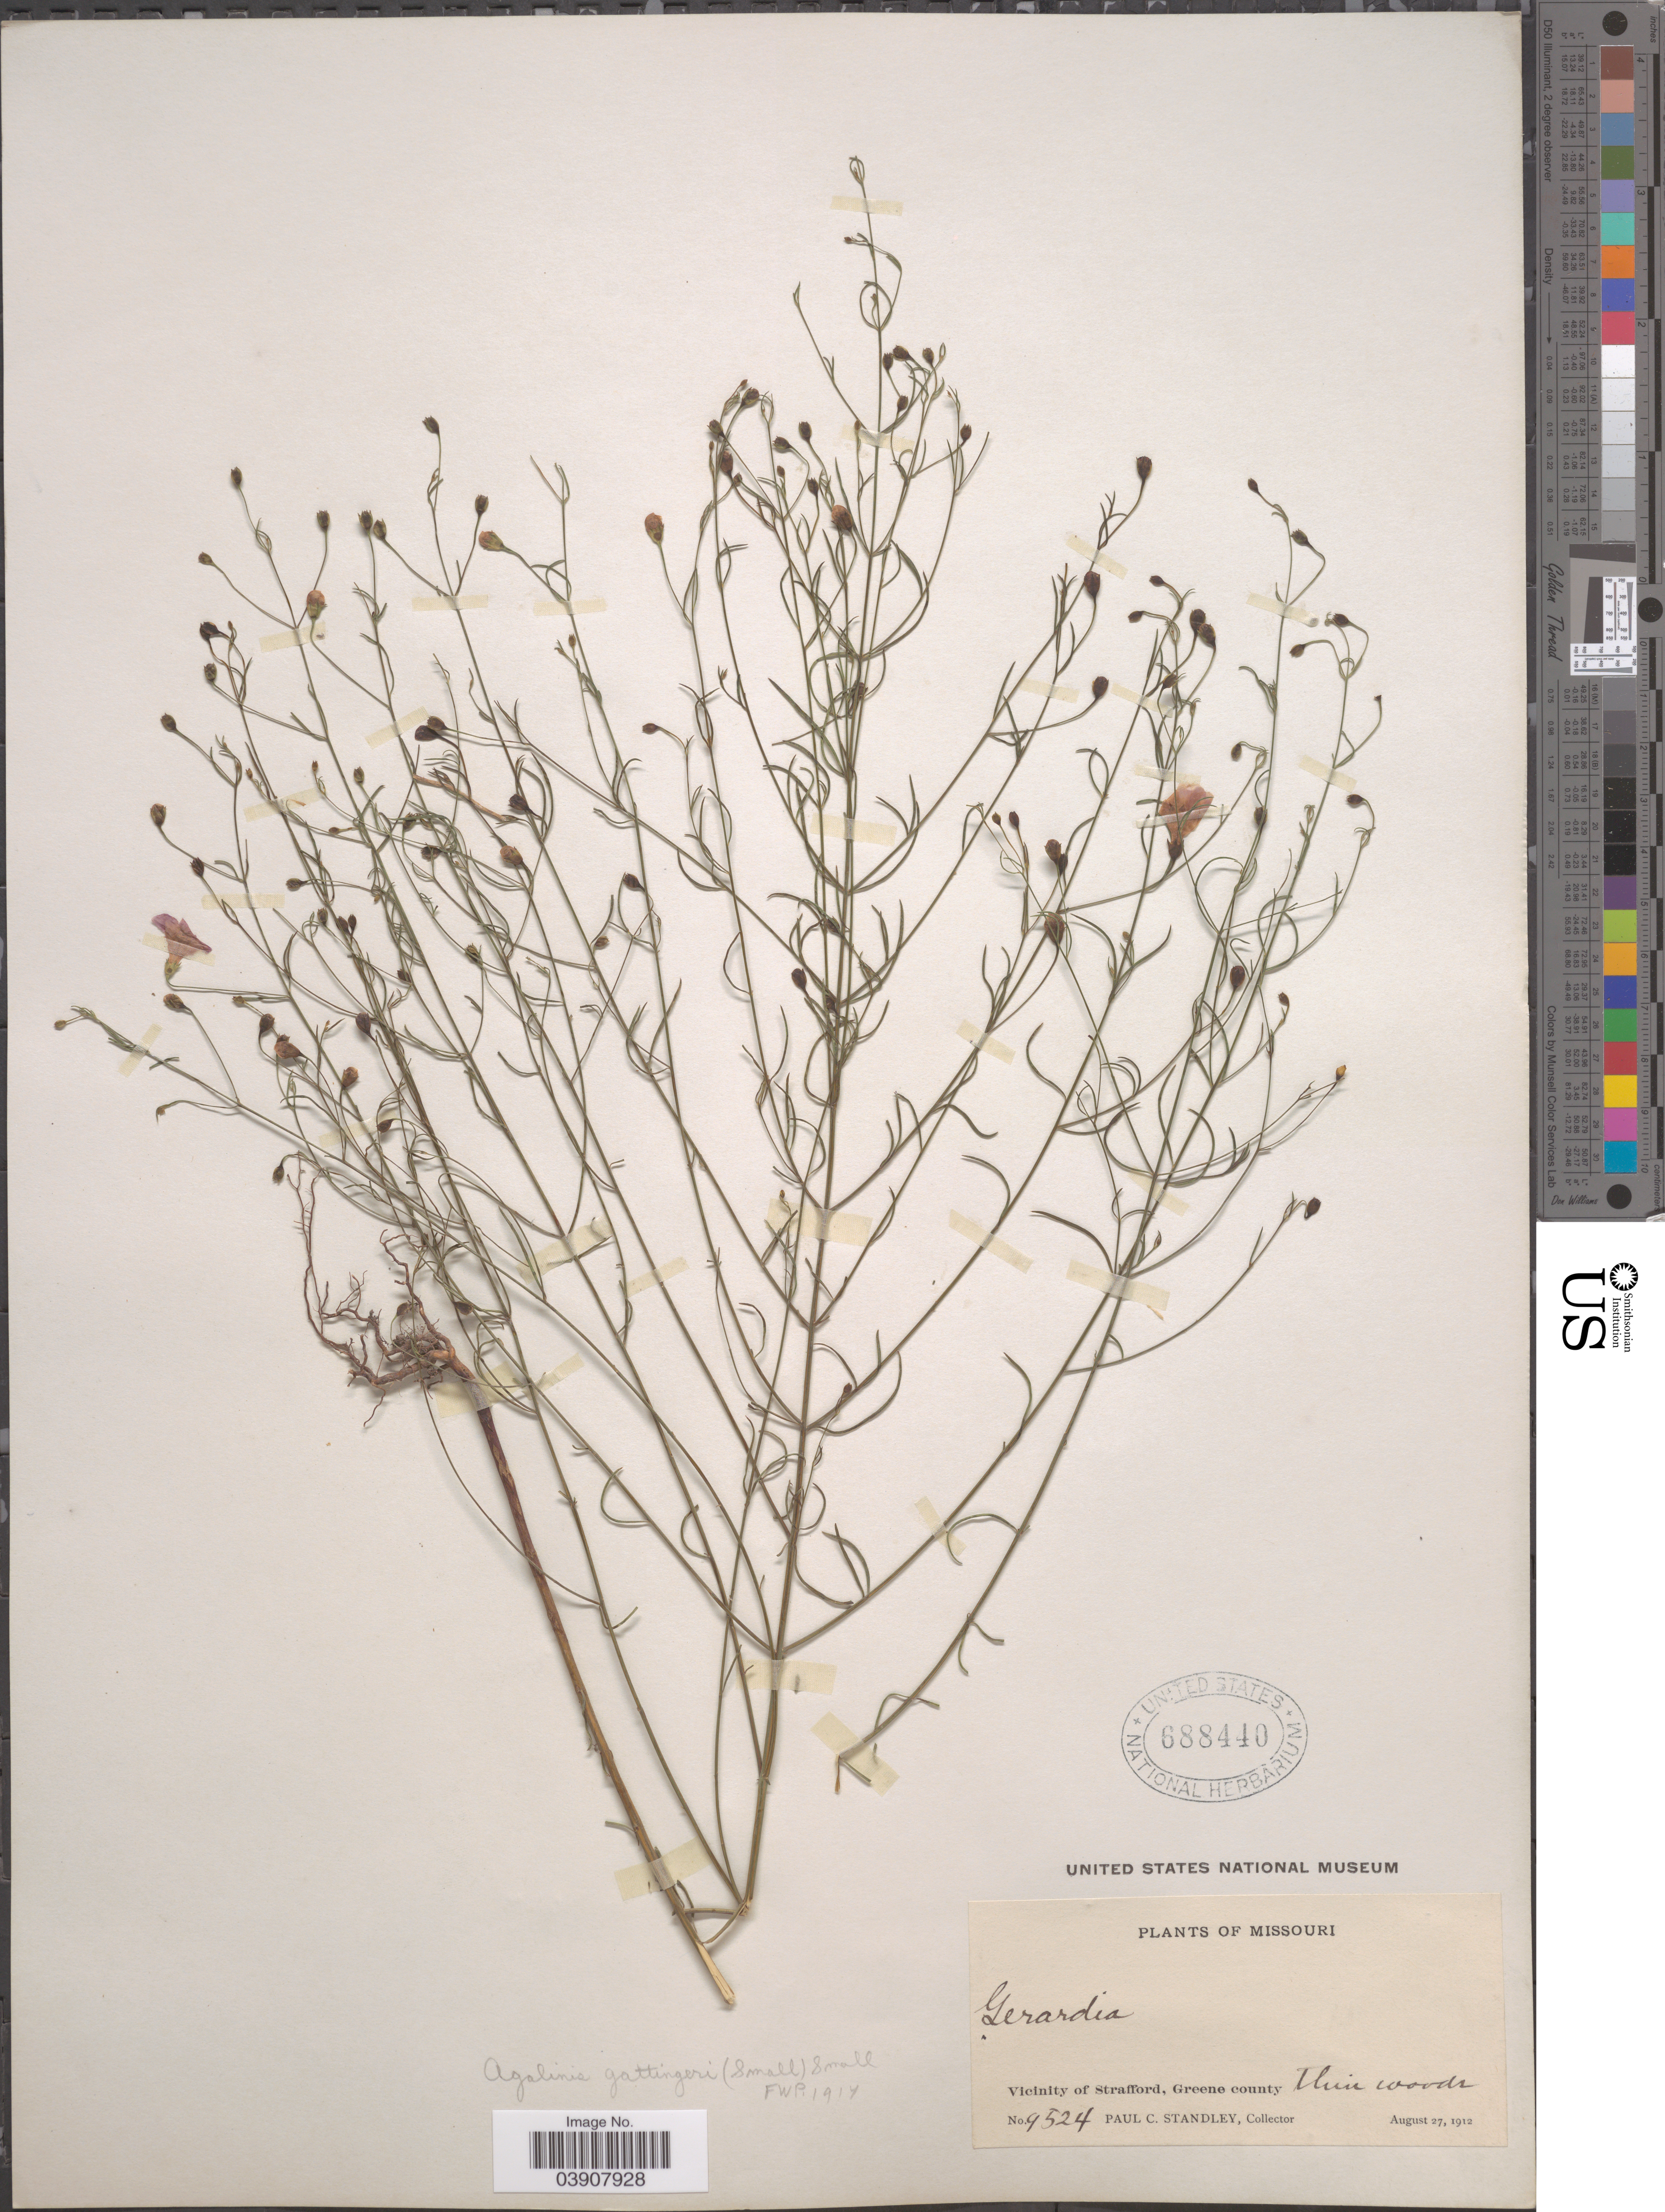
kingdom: Plantae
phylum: Tracheophyta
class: Magnoliopsida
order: Lamiales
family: Orobanchaceae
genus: Agalinis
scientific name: Agalinis gattingeri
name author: (Small) Small ex Britton & A. Br.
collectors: P. C. Standley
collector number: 9524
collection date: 1912-08-27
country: United States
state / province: Missouri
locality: Vicinity of Strafford, Greene county.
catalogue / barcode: US 688440